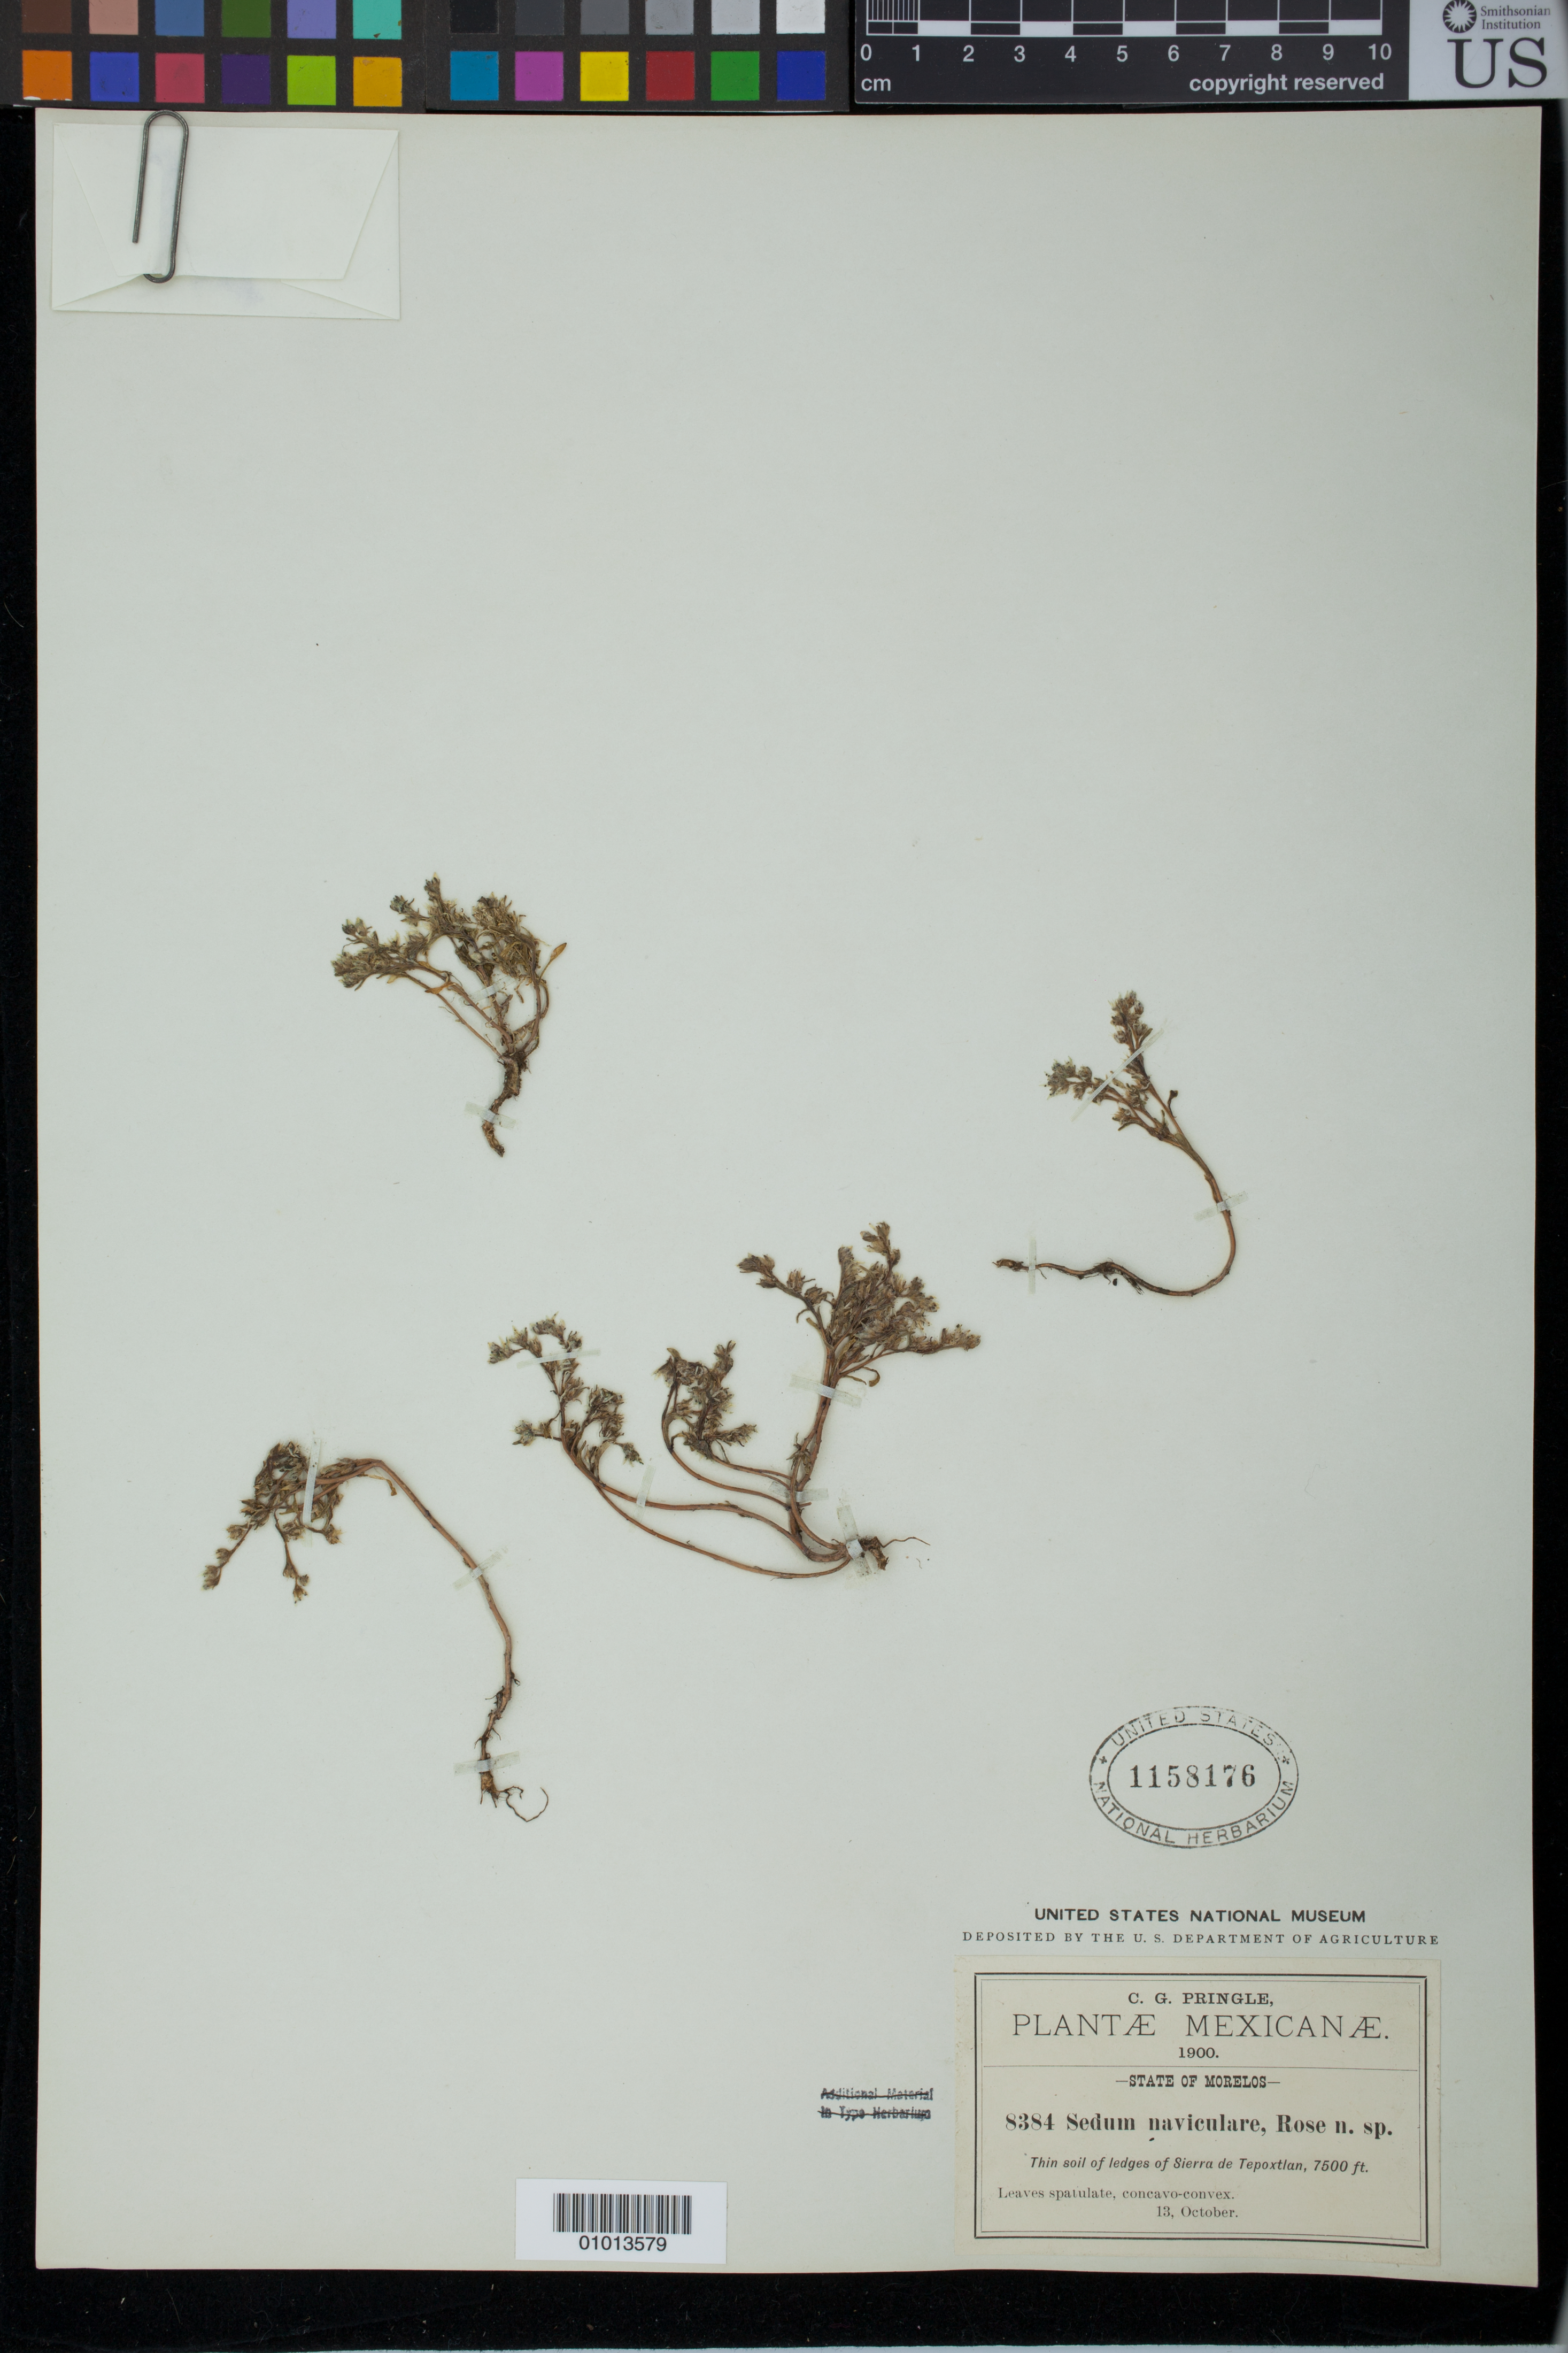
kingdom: Plantae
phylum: Tracheophyta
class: Magnoliopsida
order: Saxifragales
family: Crassulaceae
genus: Sedum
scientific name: Sedum naviculare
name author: Rose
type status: Isotype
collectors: C. G. Pringle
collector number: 8384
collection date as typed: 13 Oct 1900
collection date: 1900-10-13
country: Mexico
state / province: Morelos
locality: Thin soil of ledges of Sierra de Tepoxtlan.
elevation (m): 2286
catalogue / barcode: US 1158176